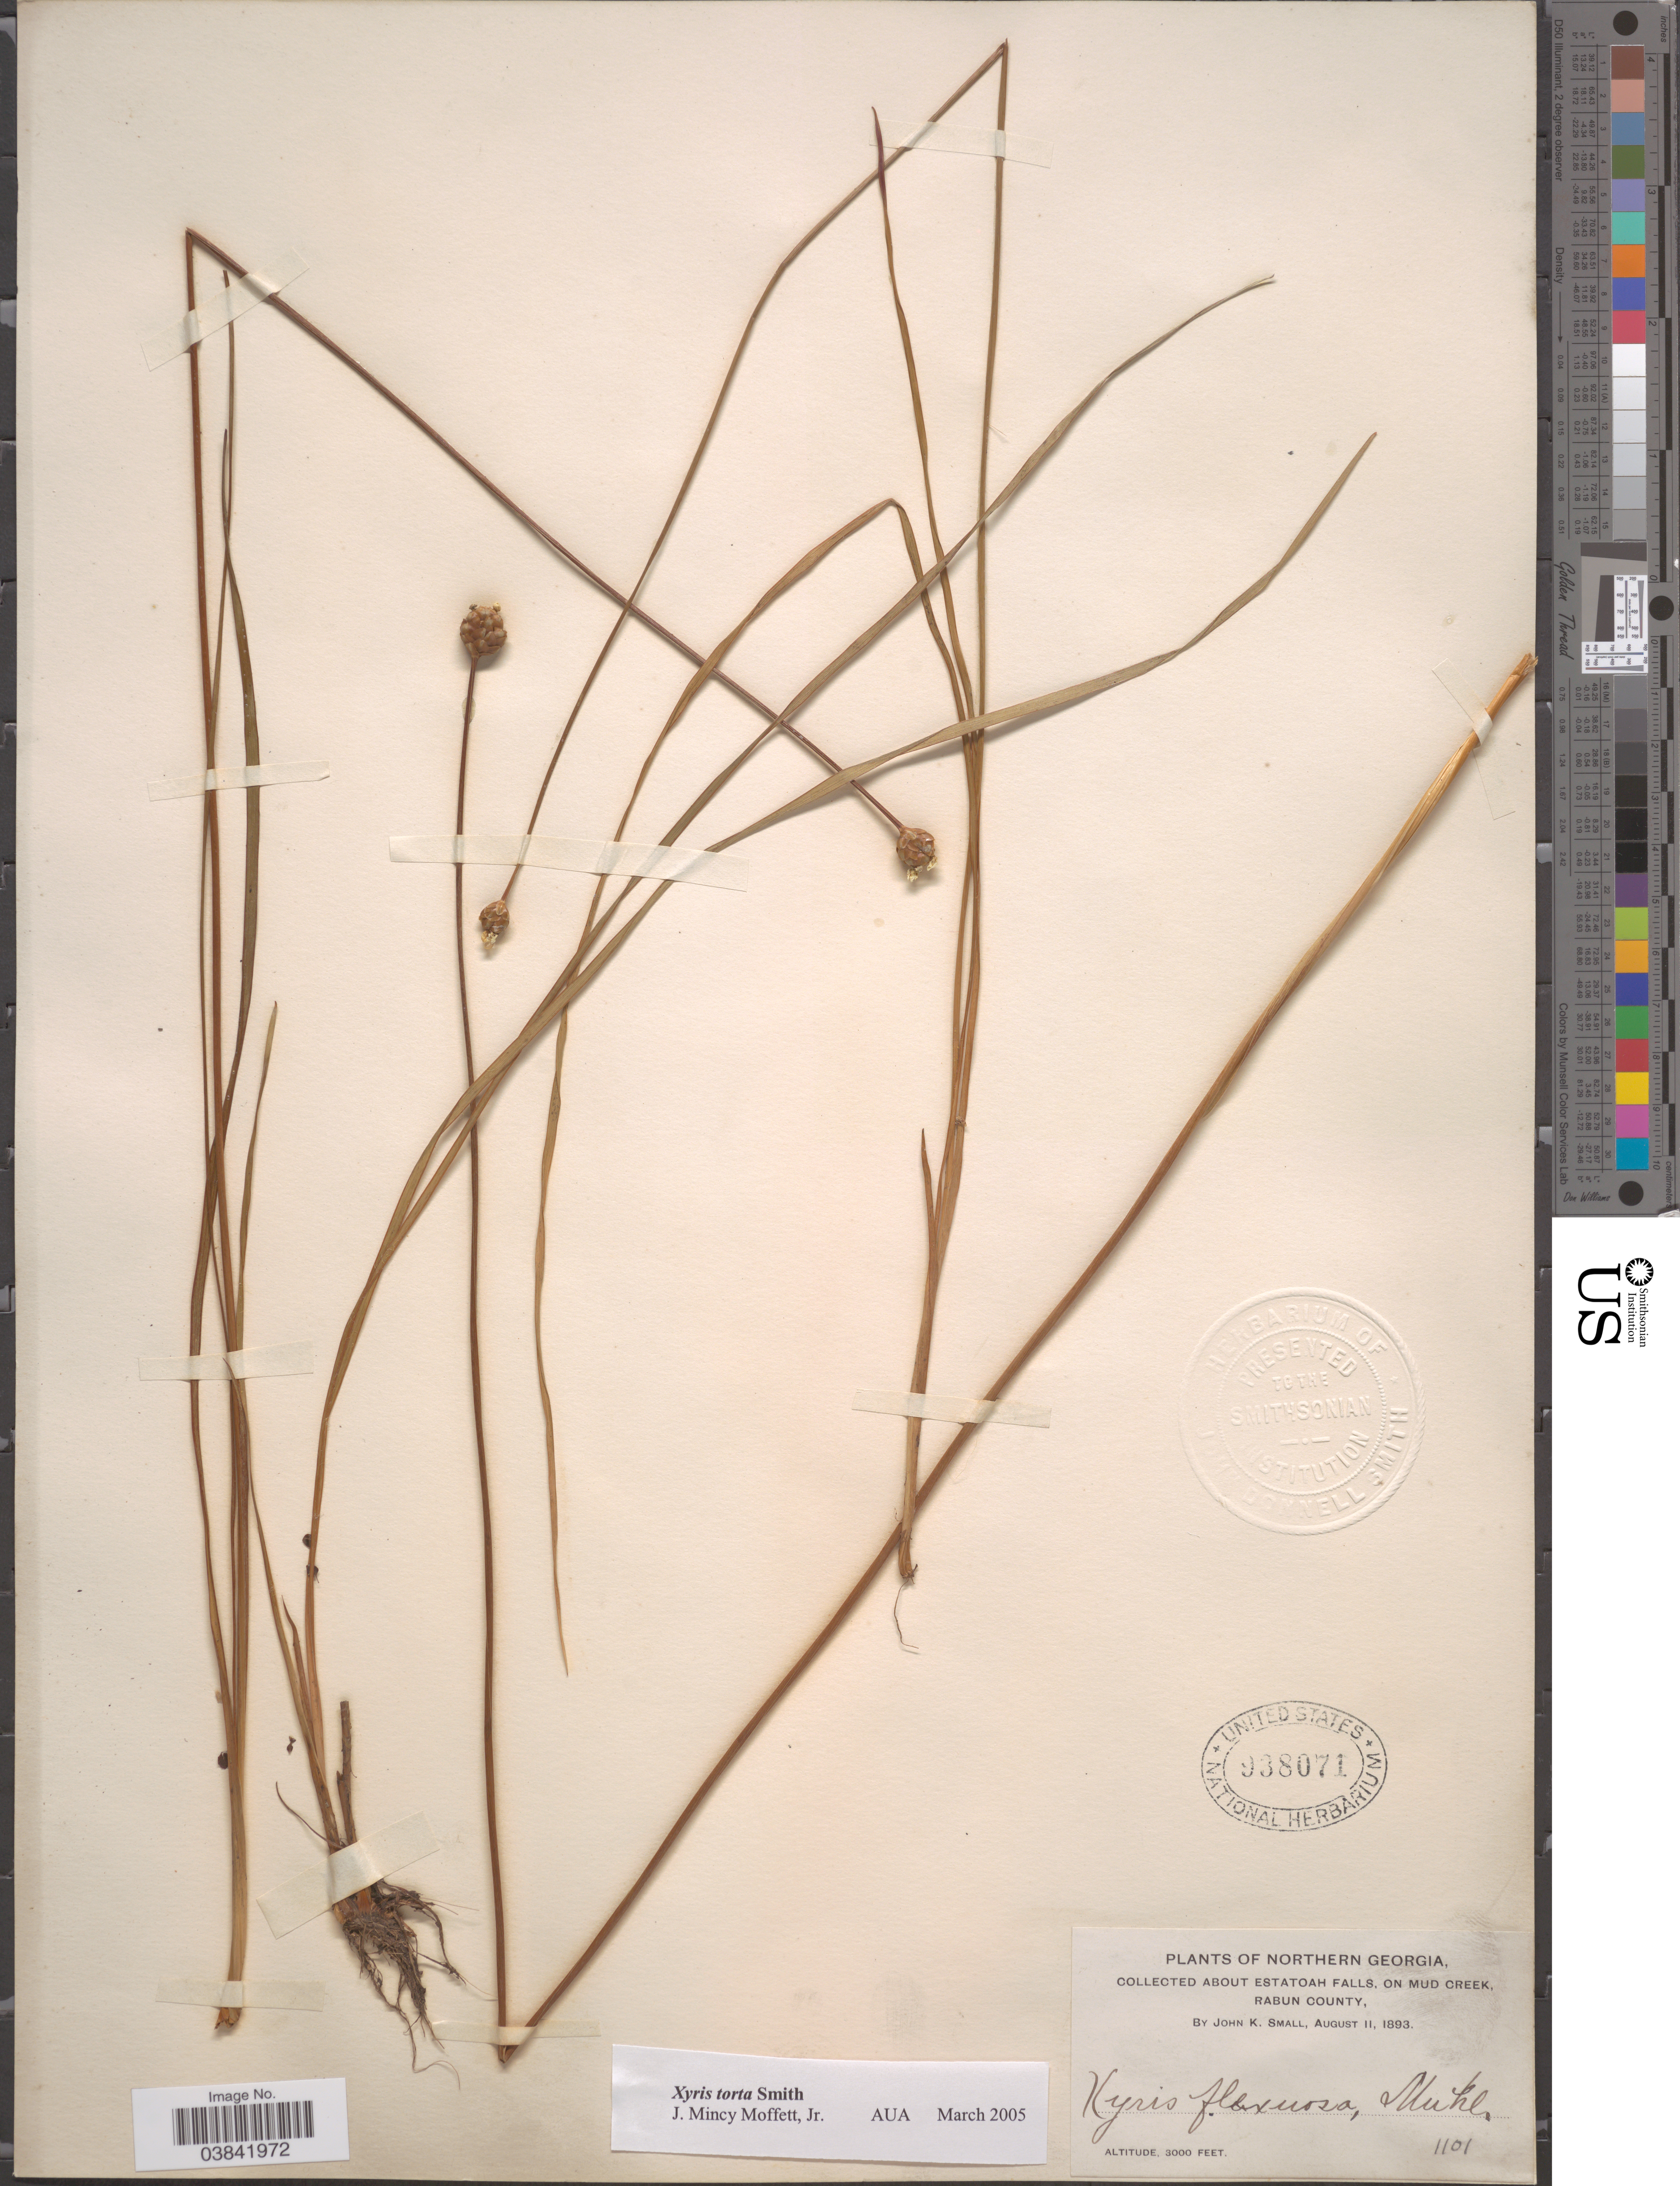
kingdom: Plantae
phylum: Tracheophyta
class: Liliopsida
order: Poales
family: Xyridaceae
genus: Xyris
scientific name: Xyris torta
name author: Sm.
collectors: J. K. Small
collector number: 1101?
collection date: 1893-08-11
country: United States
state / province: Georgia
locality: Northern Georgia, about Estatoah Falls, on Mud Creek, Rabun County.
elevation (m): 914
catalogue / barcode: US 938071